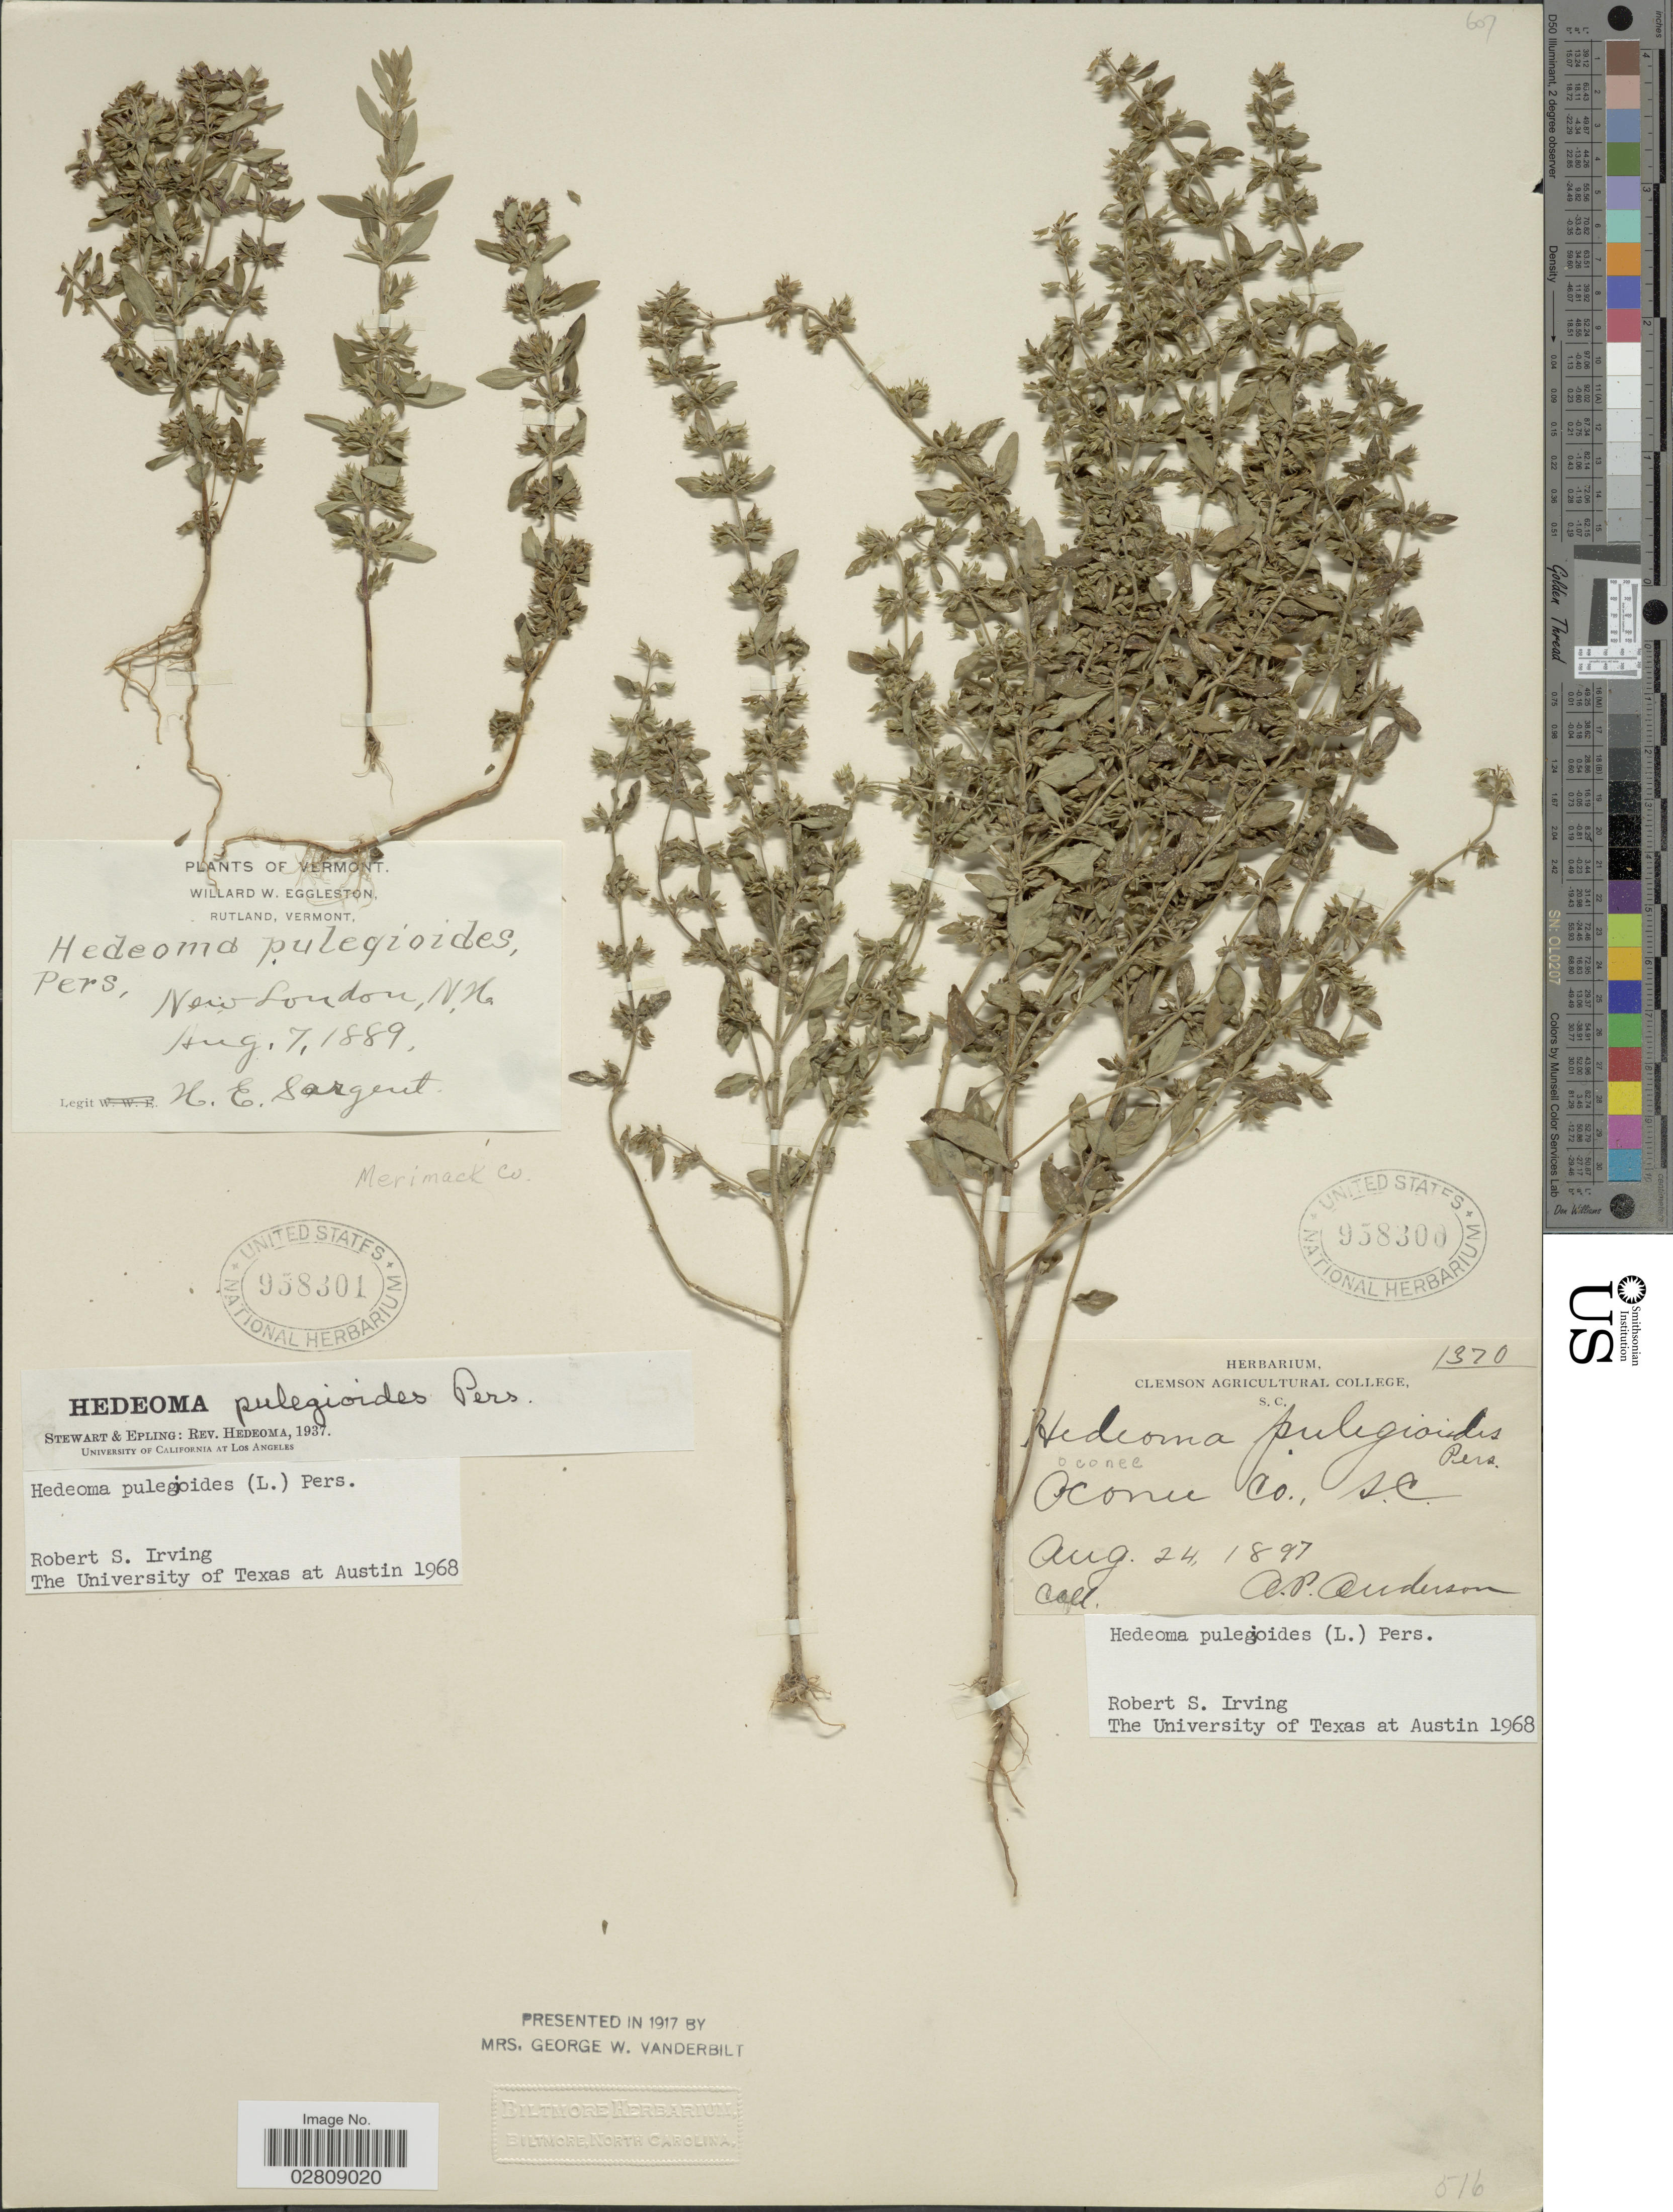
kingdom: Plantae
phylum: Tracheophyta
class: Magnoliopsida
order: Lamiales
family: Lamiaceae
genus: Hedeoma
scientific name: Hedeoma pulegioides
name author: (L.) Pers.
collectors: H. Sargent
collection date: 1889-08-07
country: United States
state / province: New Hampshire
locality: New London. Merimack Co.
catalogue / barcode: US 958301-2